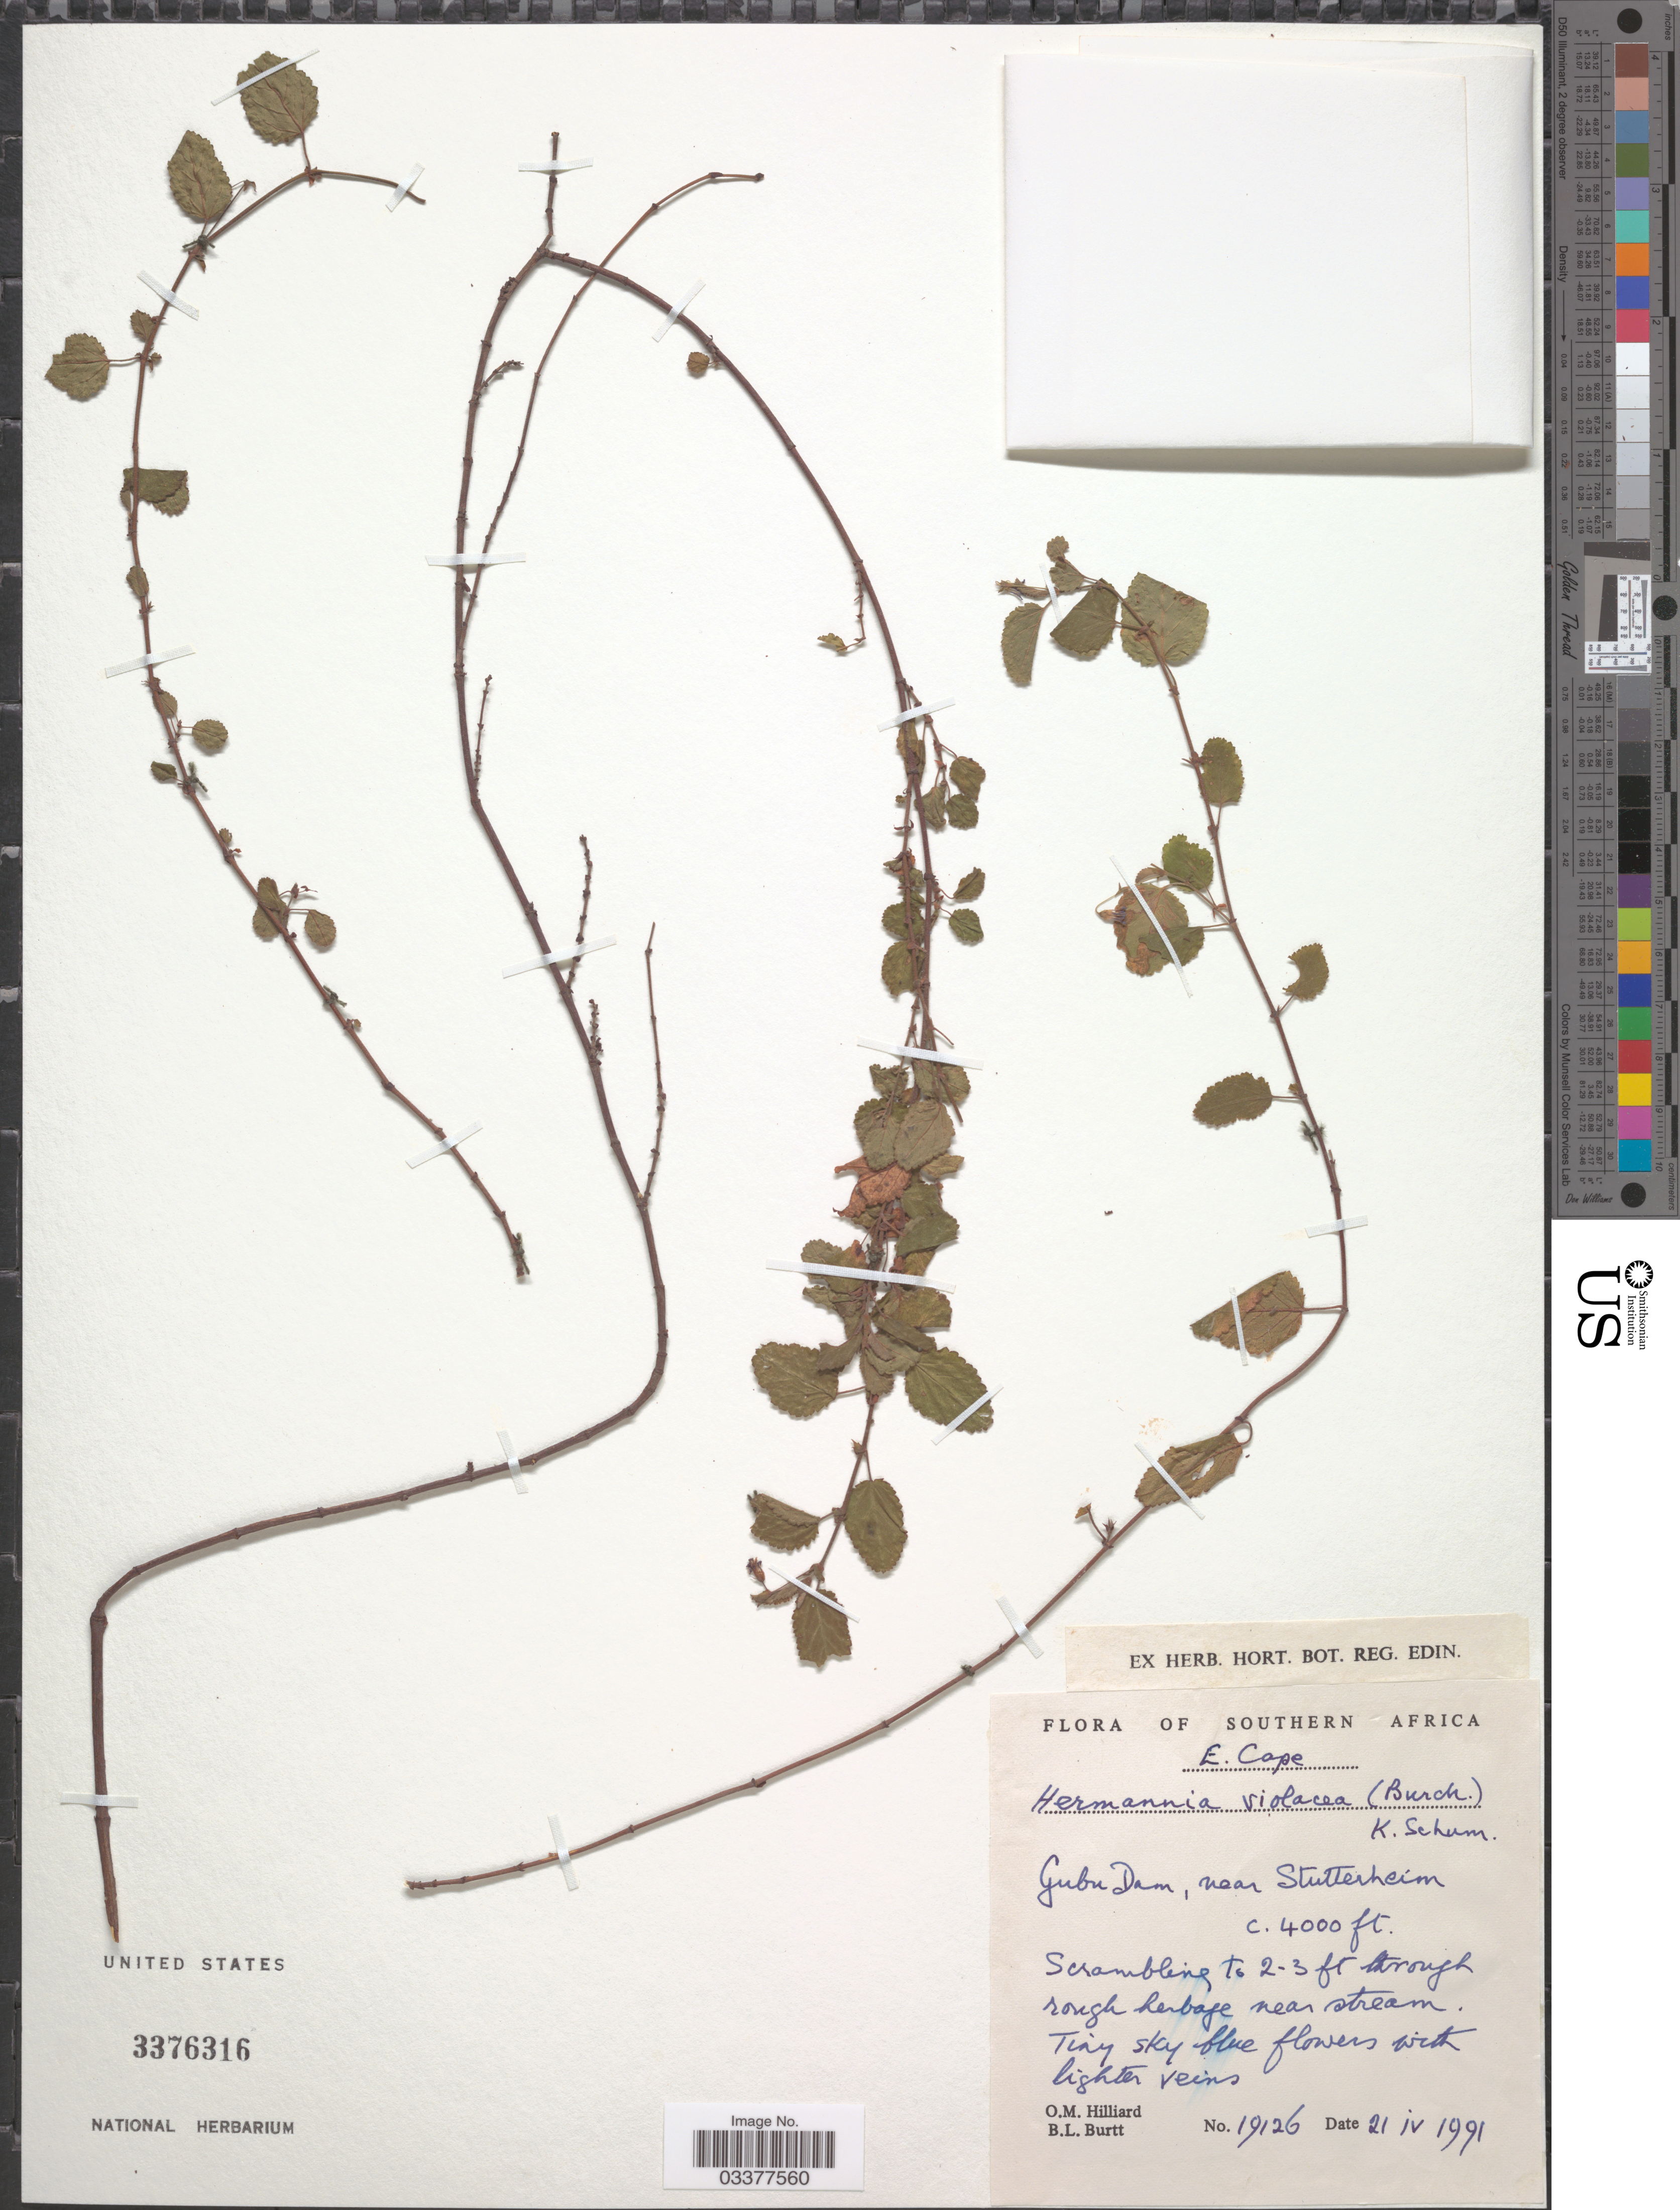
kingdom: Plantae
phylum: Tracheophyta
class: Magnoliopsida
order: Malvales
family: Malvaceae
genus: Hermannia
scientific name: Hermannia violacea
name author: K. Schum.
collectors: O. M. Hilliard & B. L. Burtt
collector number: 19126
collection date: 1991-04-21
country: South Africa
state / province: Eastern Cape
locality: Southern Africa. E. Cape. Gubu Dam, near Stutterheim.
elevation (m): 1219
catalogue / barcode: US 3376316